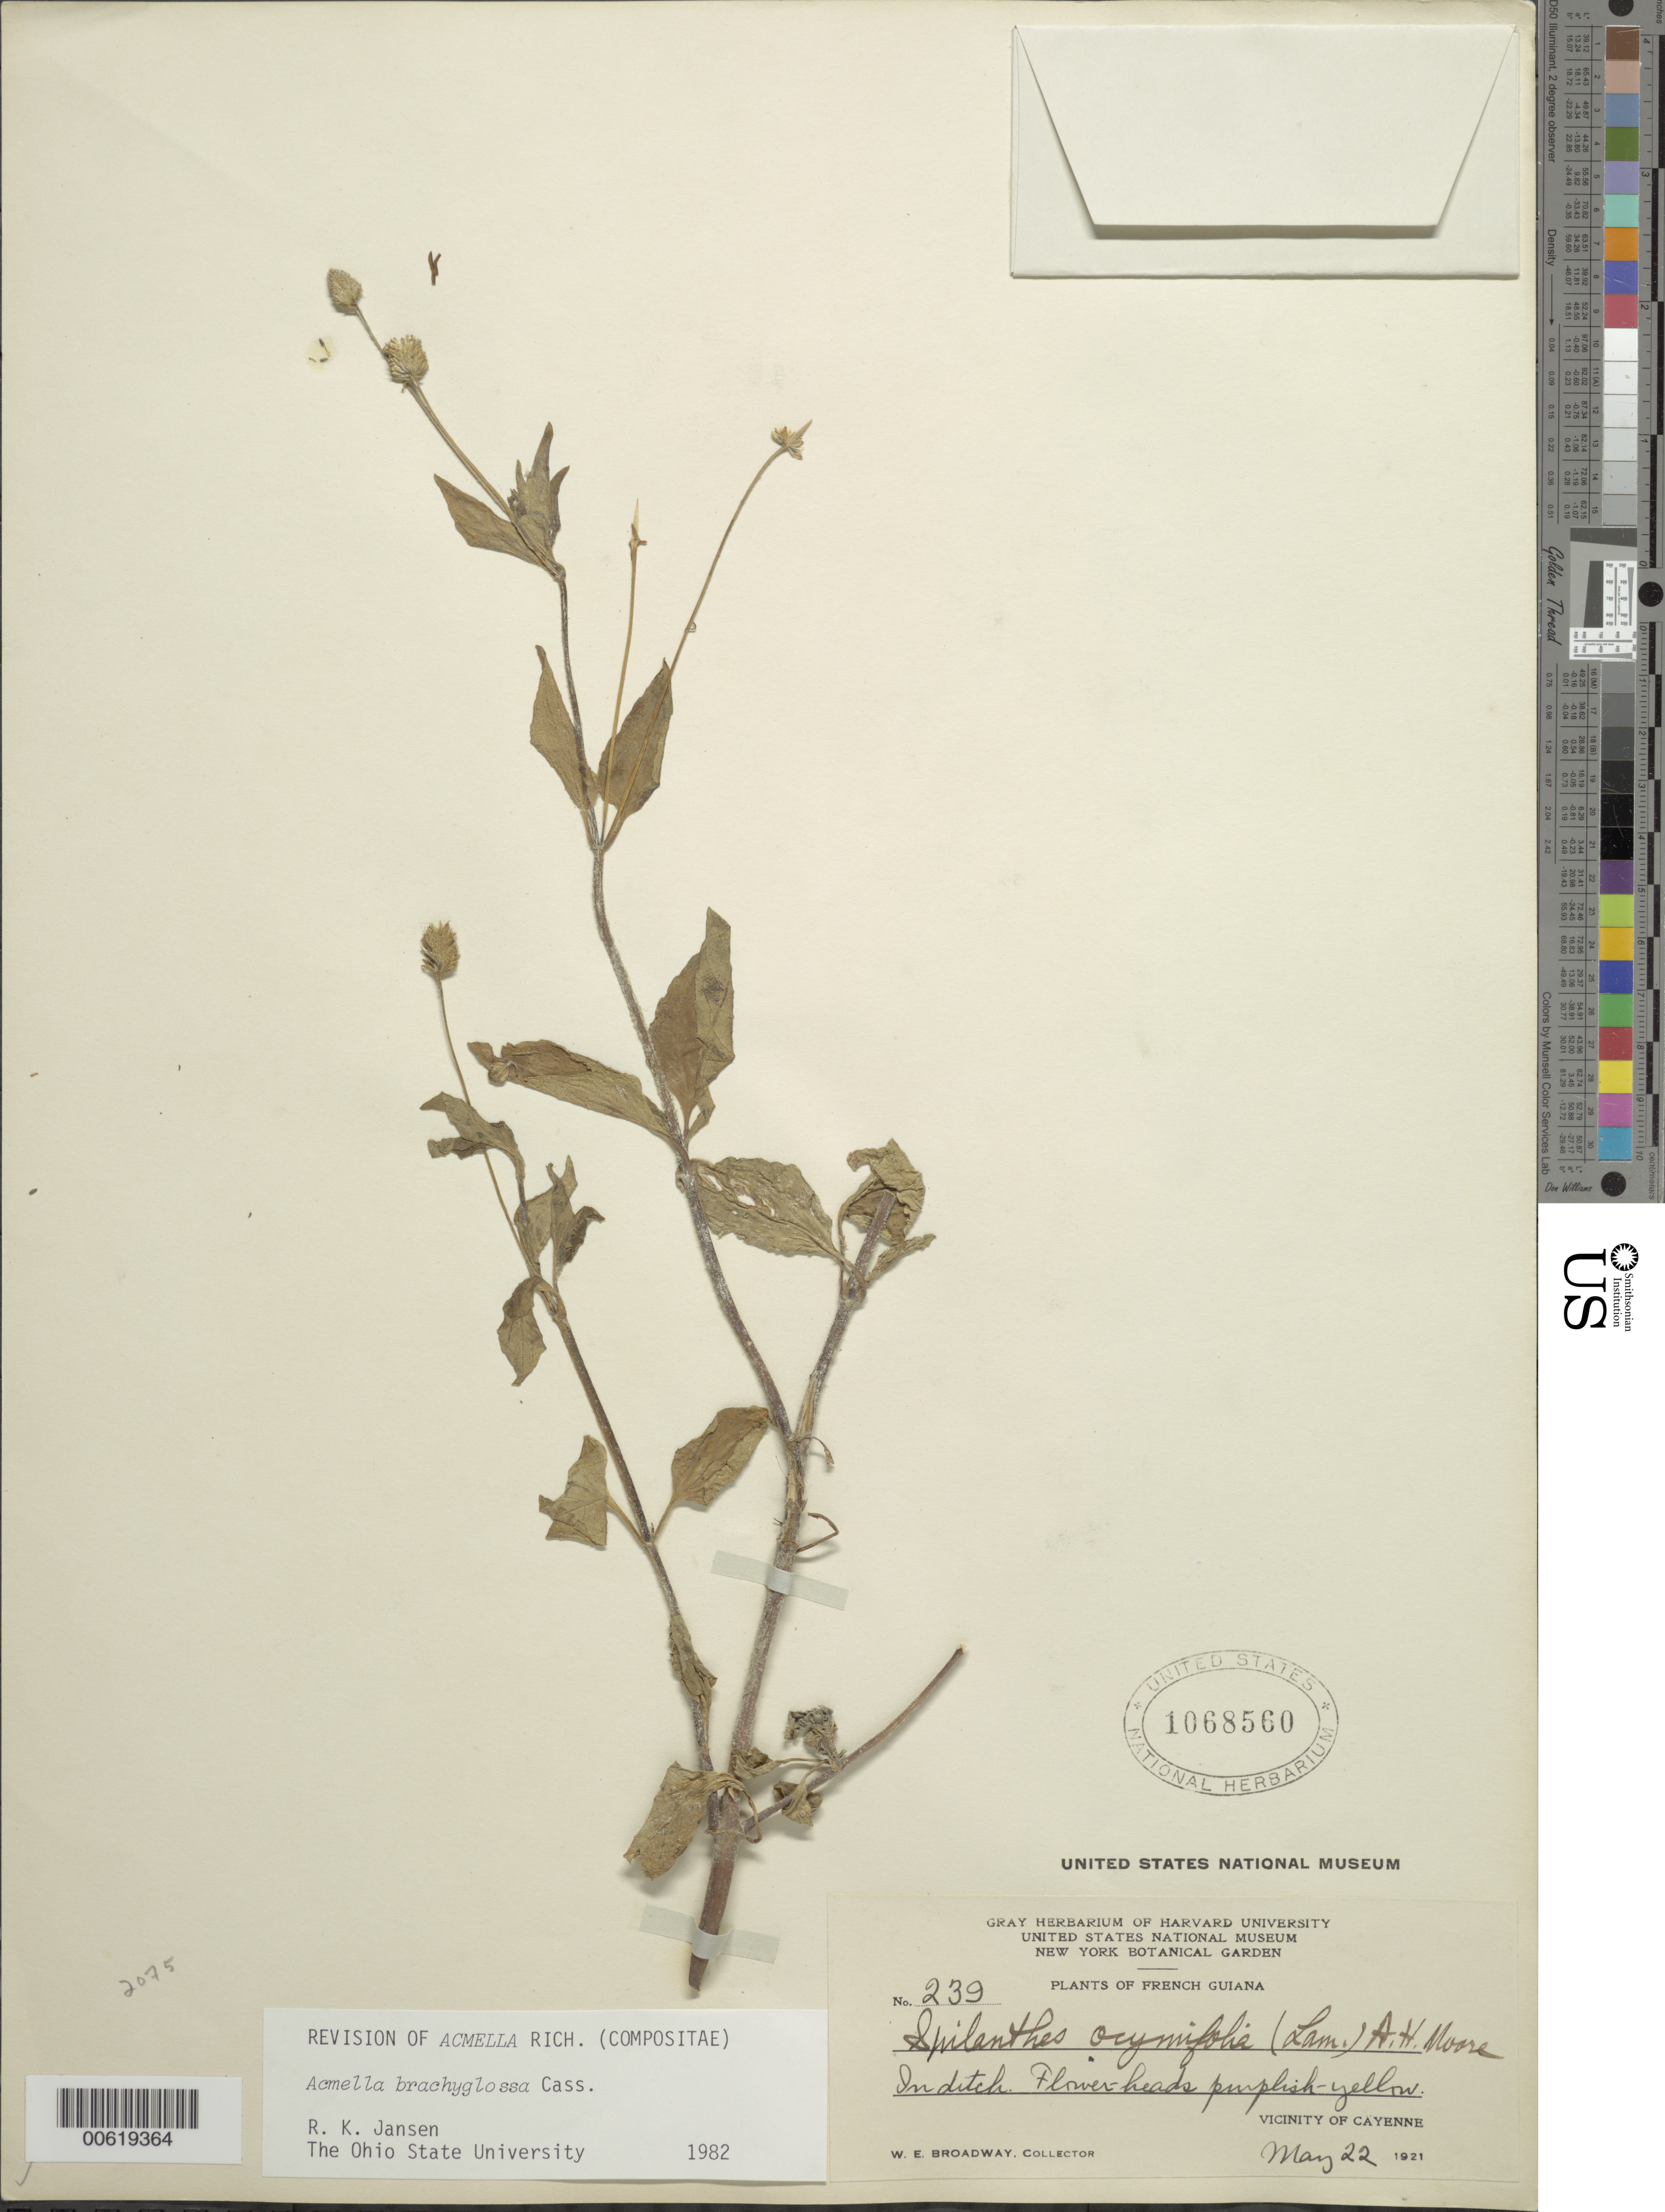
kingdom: Plantae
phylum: Tracheophyta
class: Magnoliopsida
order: Asterales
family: Asteraceae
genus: Acmella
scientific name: Acmella brachyglossa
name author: Cass.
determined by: Jansen, R. K.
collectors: W. E. Broadway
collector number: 239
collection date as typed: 22-May-21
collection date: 1921-05-22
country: French Guiana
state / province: Cayenne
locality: Cayenne, vic.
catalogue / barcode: US 1068560